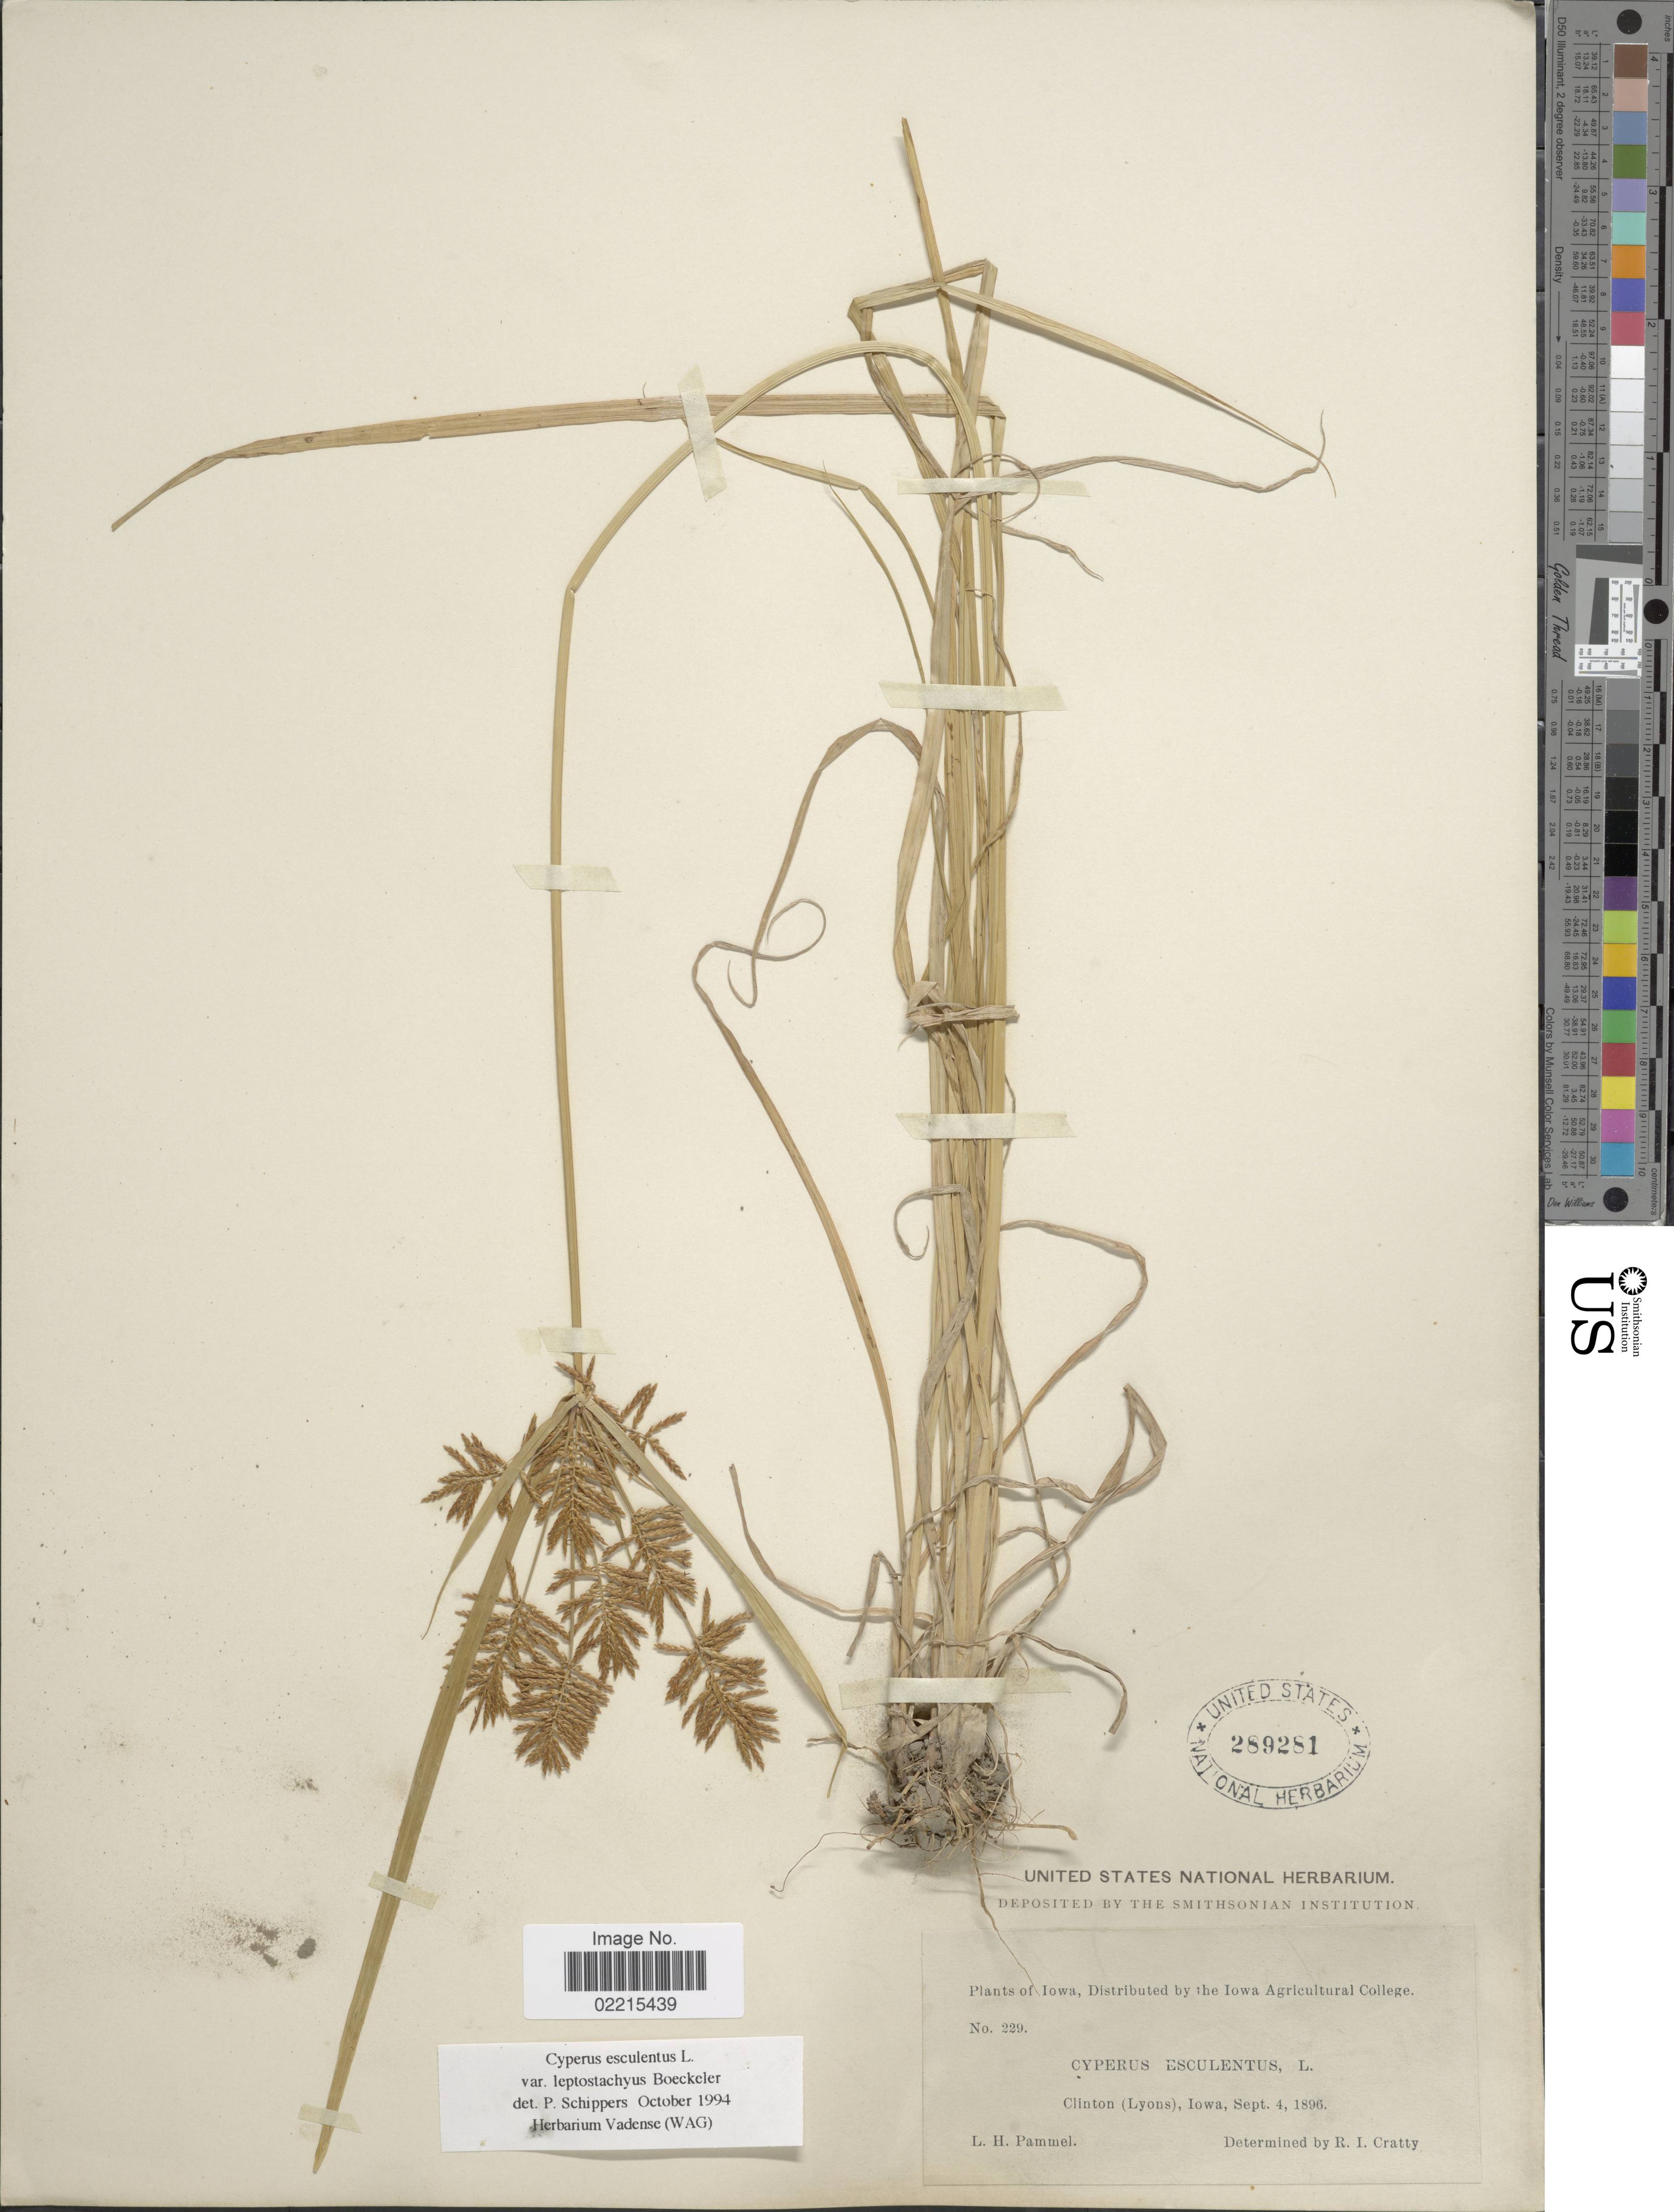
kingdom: Plantae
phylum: Tracheophyta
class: Liliopsida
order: Poales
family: Cyperaceae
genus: Cyperus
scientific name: Cyperus esculentus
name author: L.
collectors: L. Pammel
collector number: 229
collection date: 1896-09-04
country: United States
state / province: Iowa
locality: Clinton (Lyons)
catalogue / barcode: US 289281